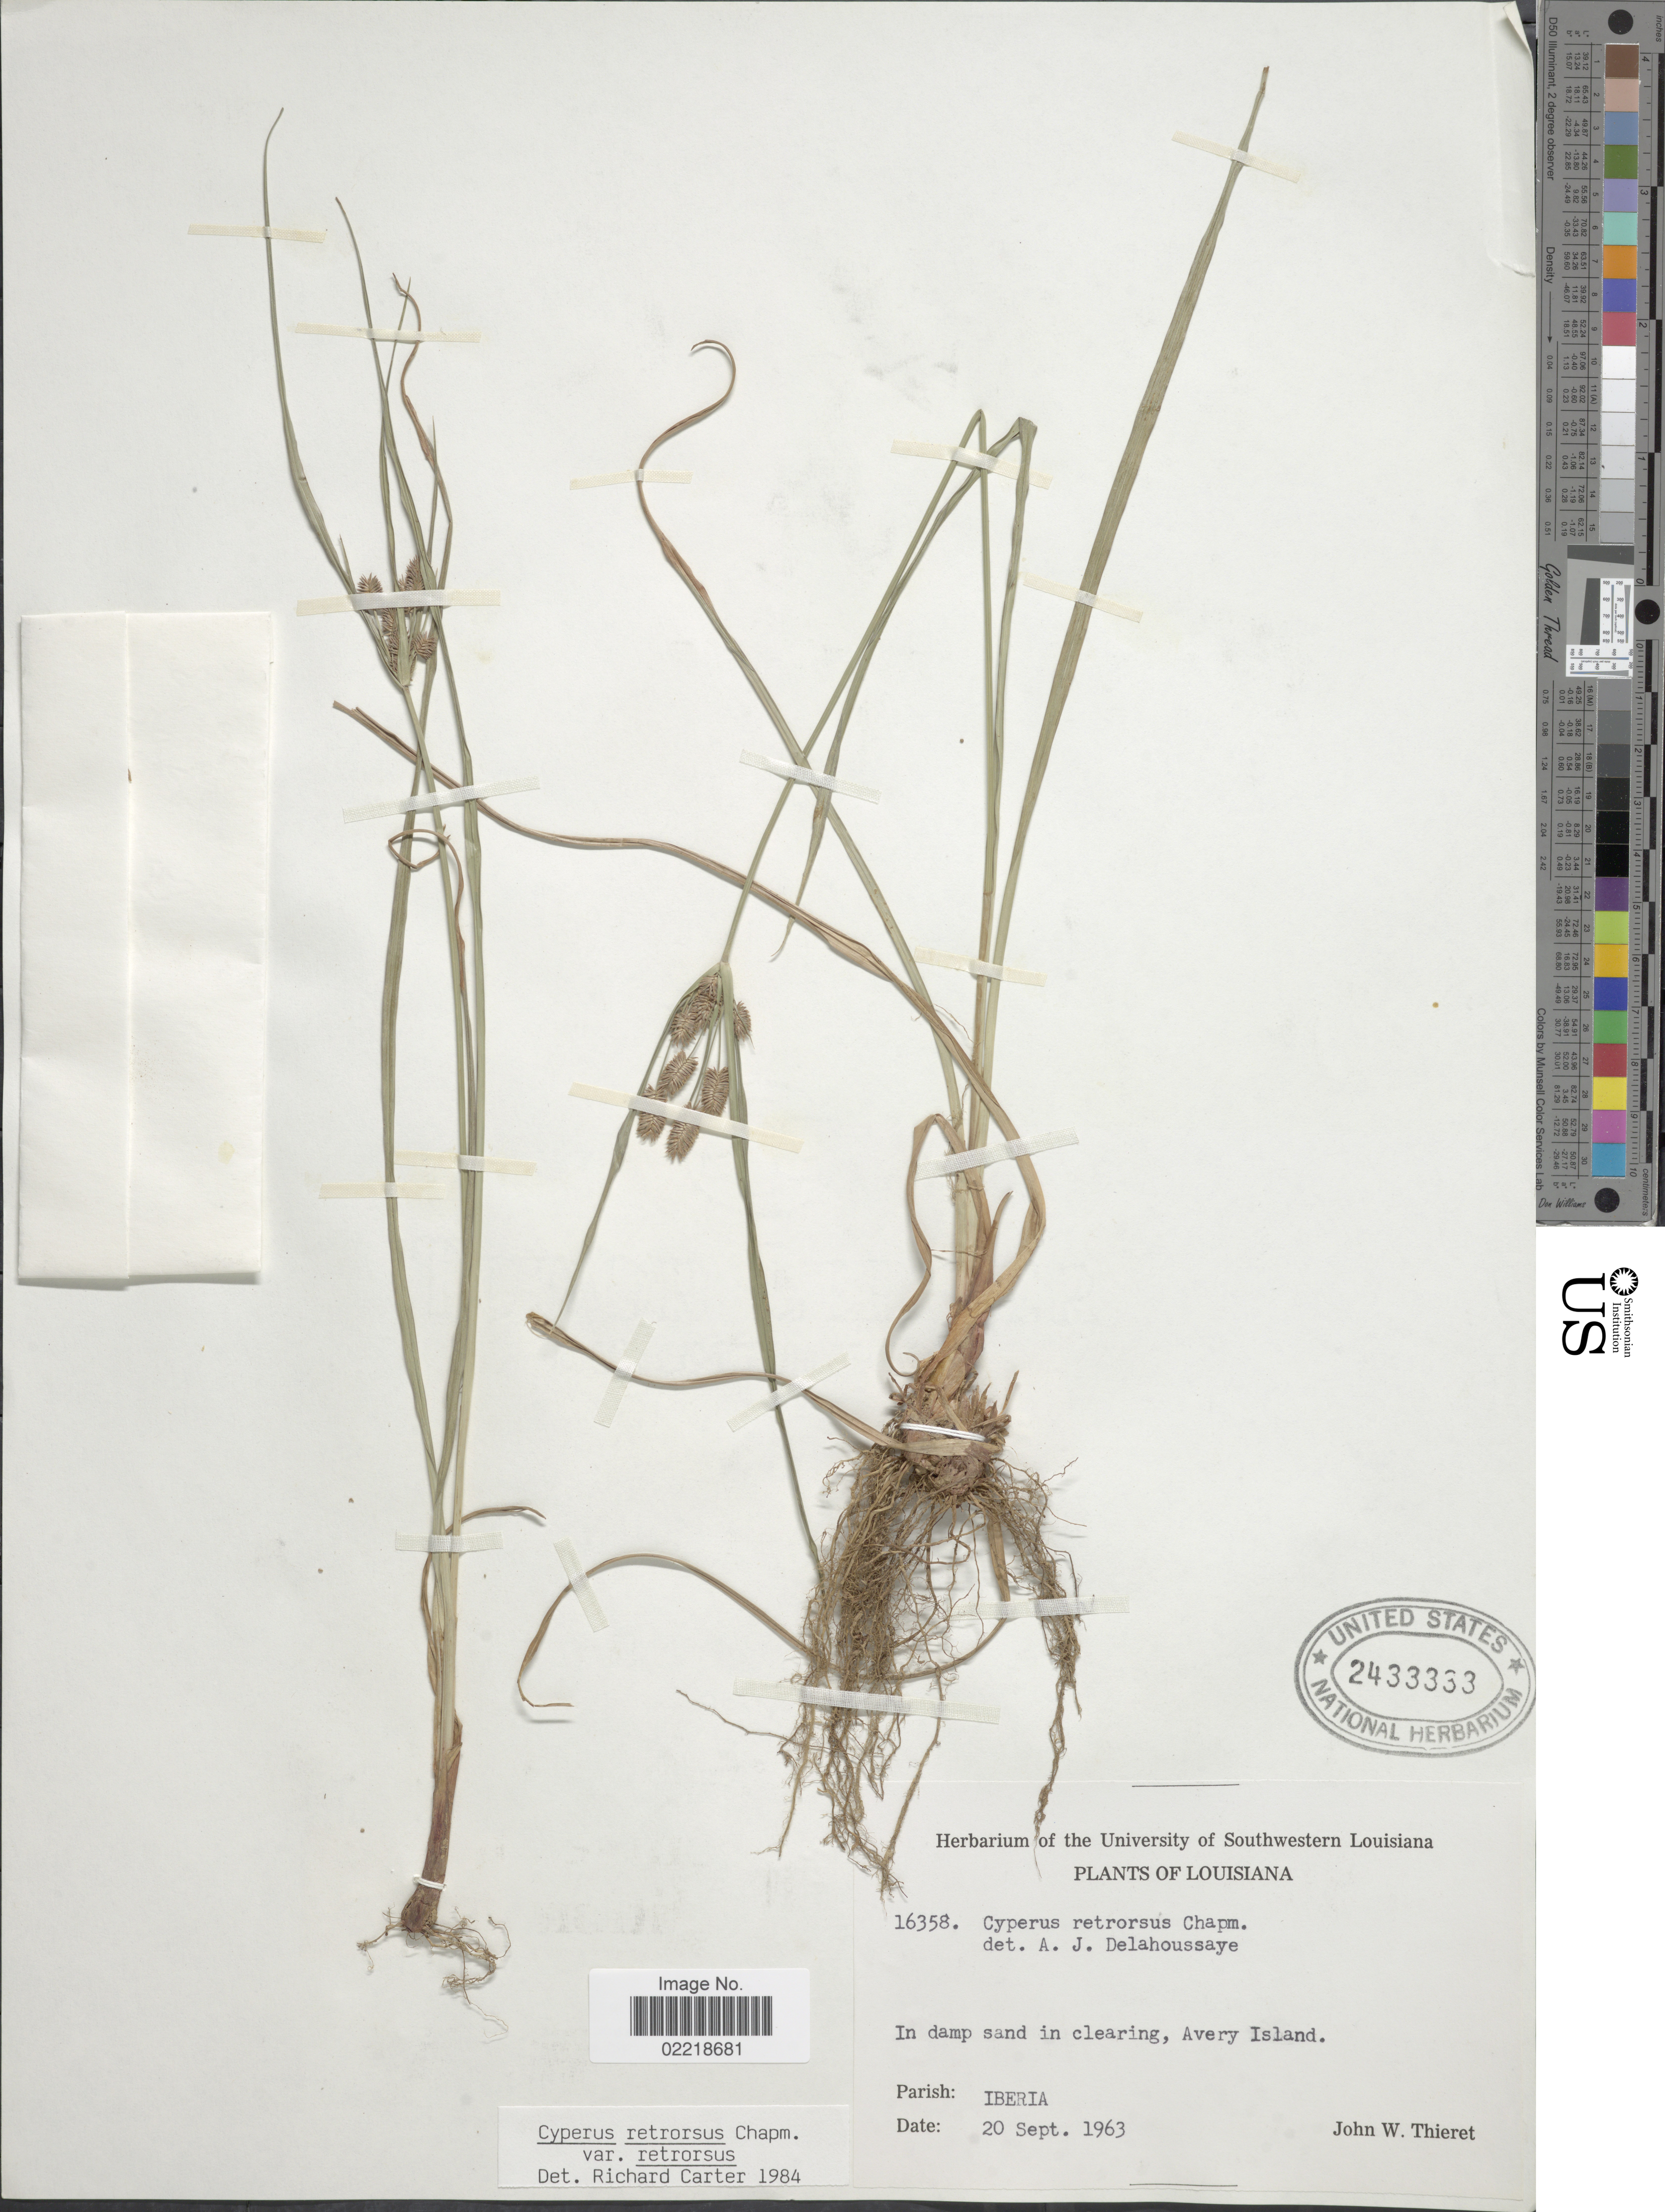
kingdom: Plantae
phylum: Tracheophyta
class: Liliopsida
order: Poales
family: Cyperaceae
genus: Cyperus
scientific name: Cyperus retrorsus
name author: Chapm.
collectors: J. W. Thieret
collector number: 16358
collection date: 1963-09-20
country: United States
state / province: Louisiana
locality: Avery Island. Parish: Iberia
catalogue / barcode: US 2433333